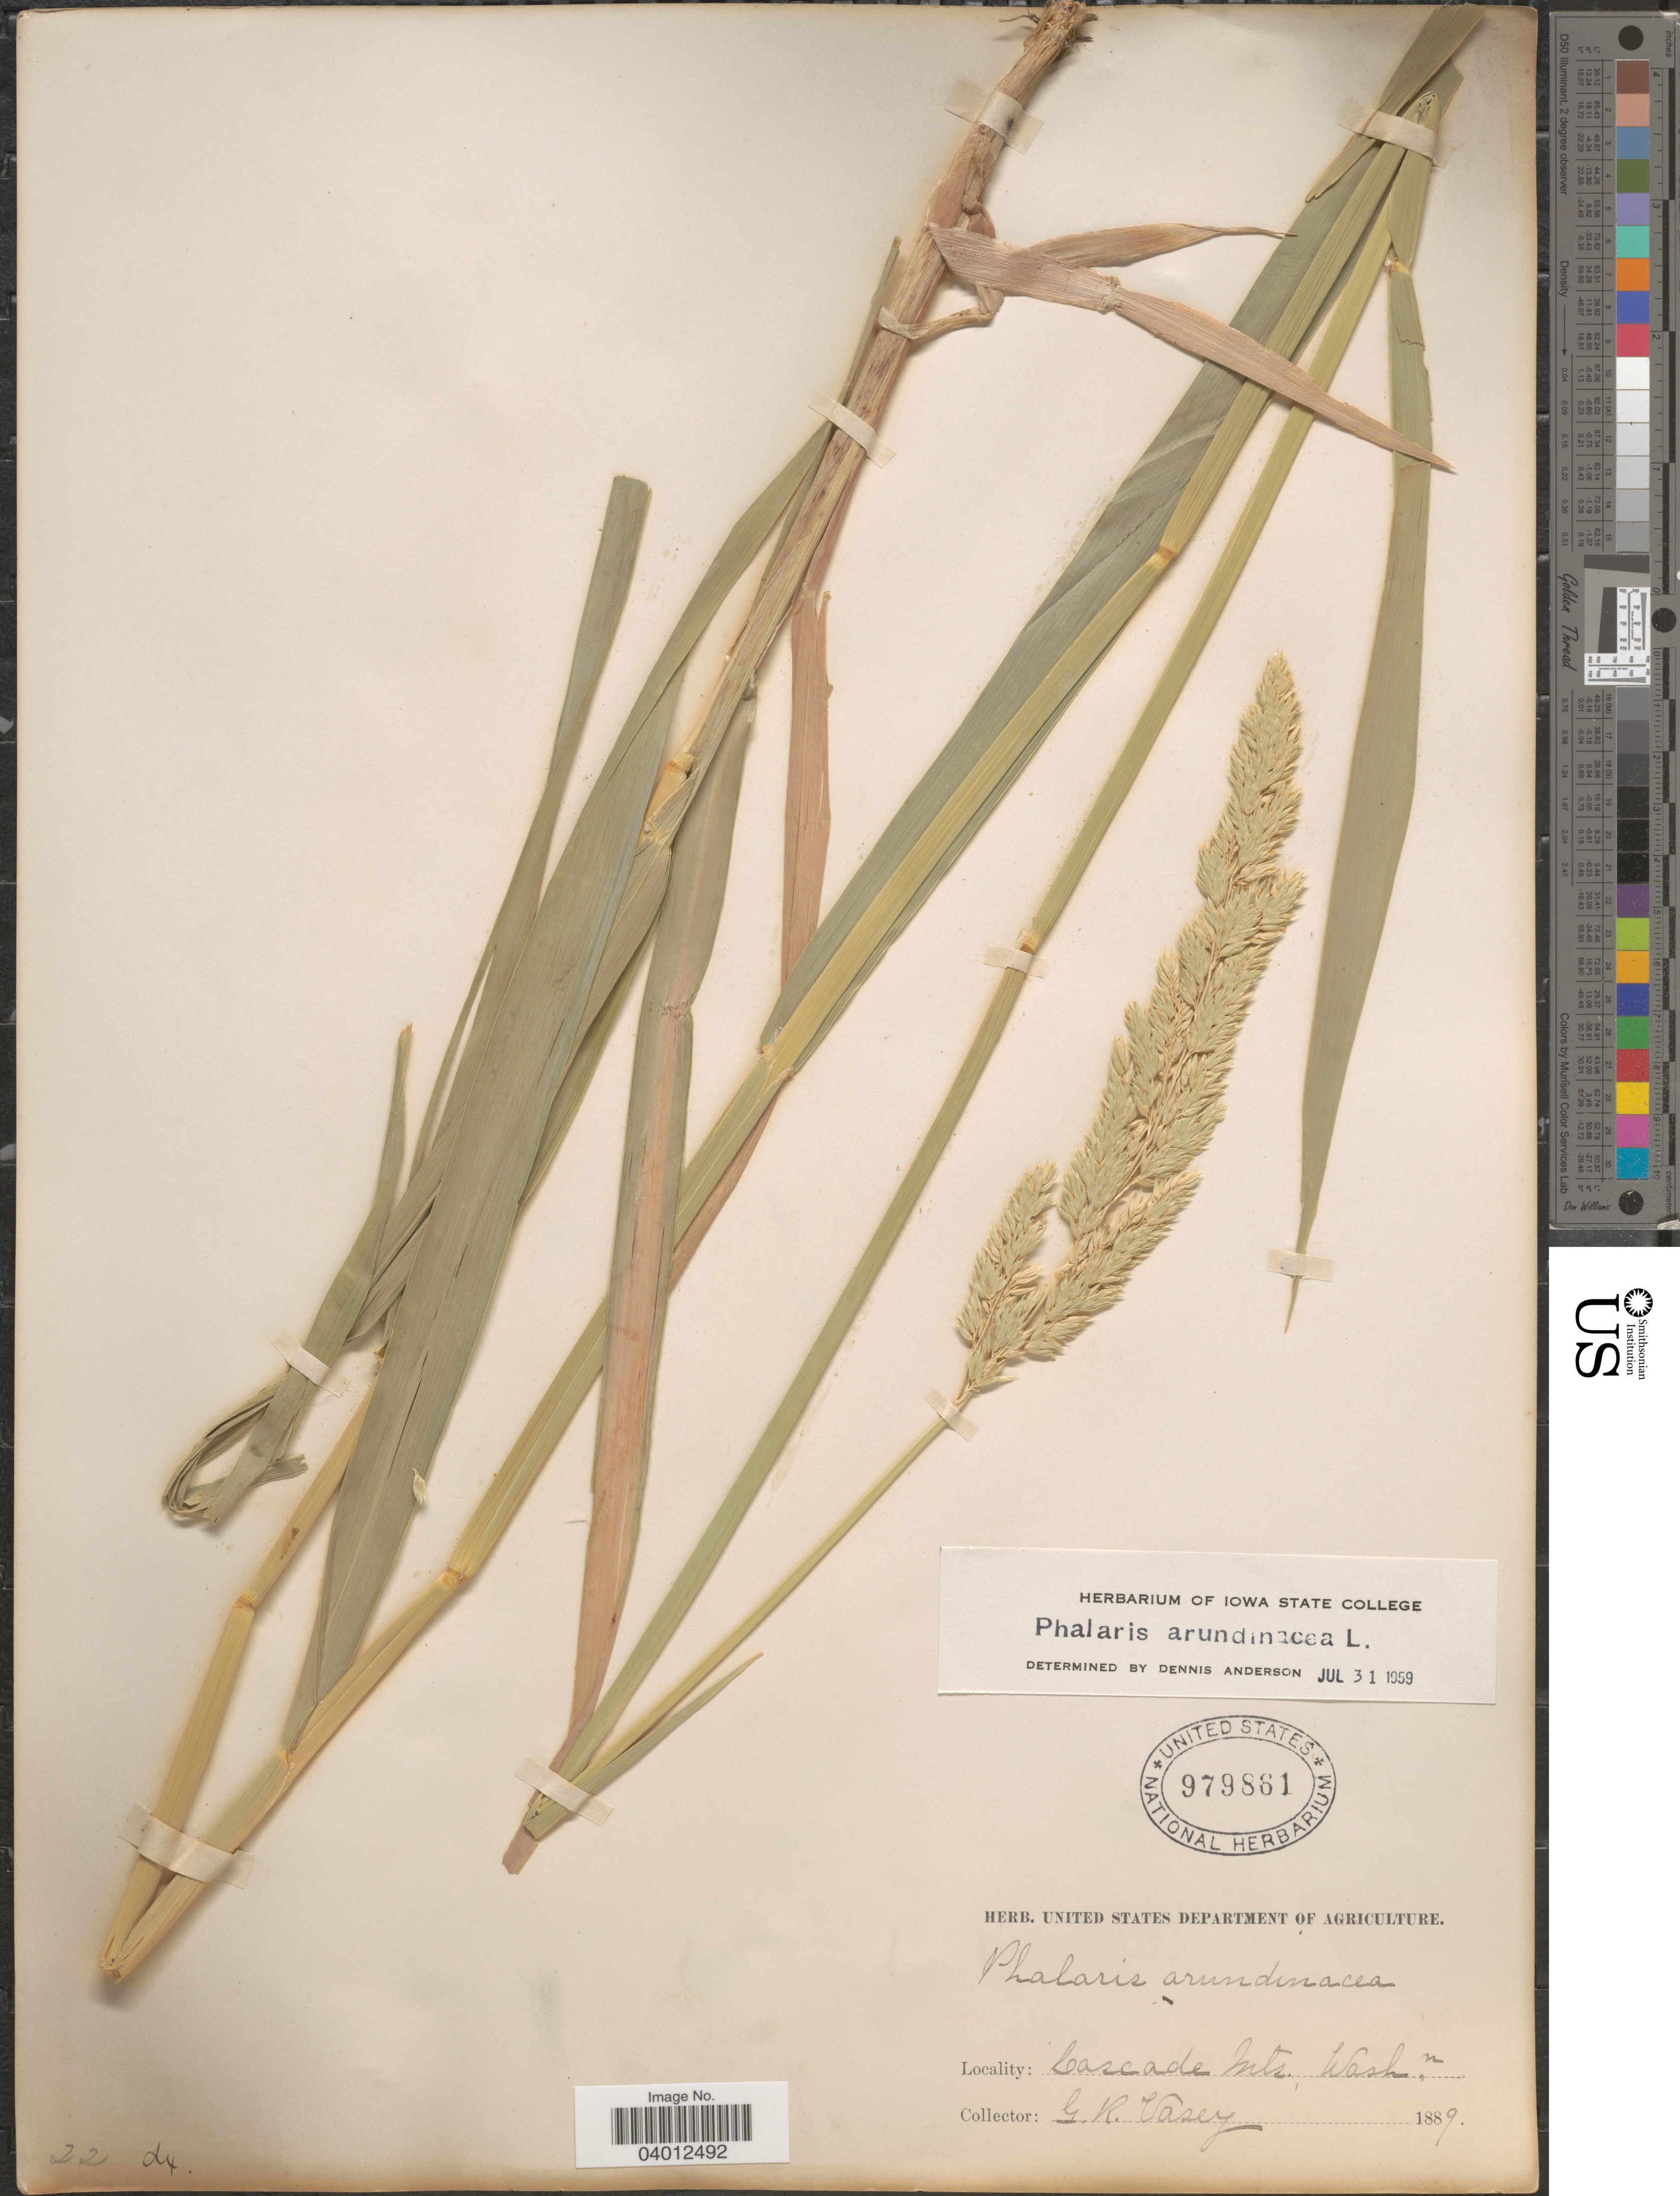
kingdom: Plantae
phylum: Tracheophyta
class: Liliopsida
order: Poales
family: Poaceae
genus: Phalaris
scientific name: Phalaris arundinacea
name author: L.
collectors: G. R. Vasey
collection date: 1889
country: United States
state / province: Washington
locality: Cascade Mts.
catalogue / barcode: US 979861